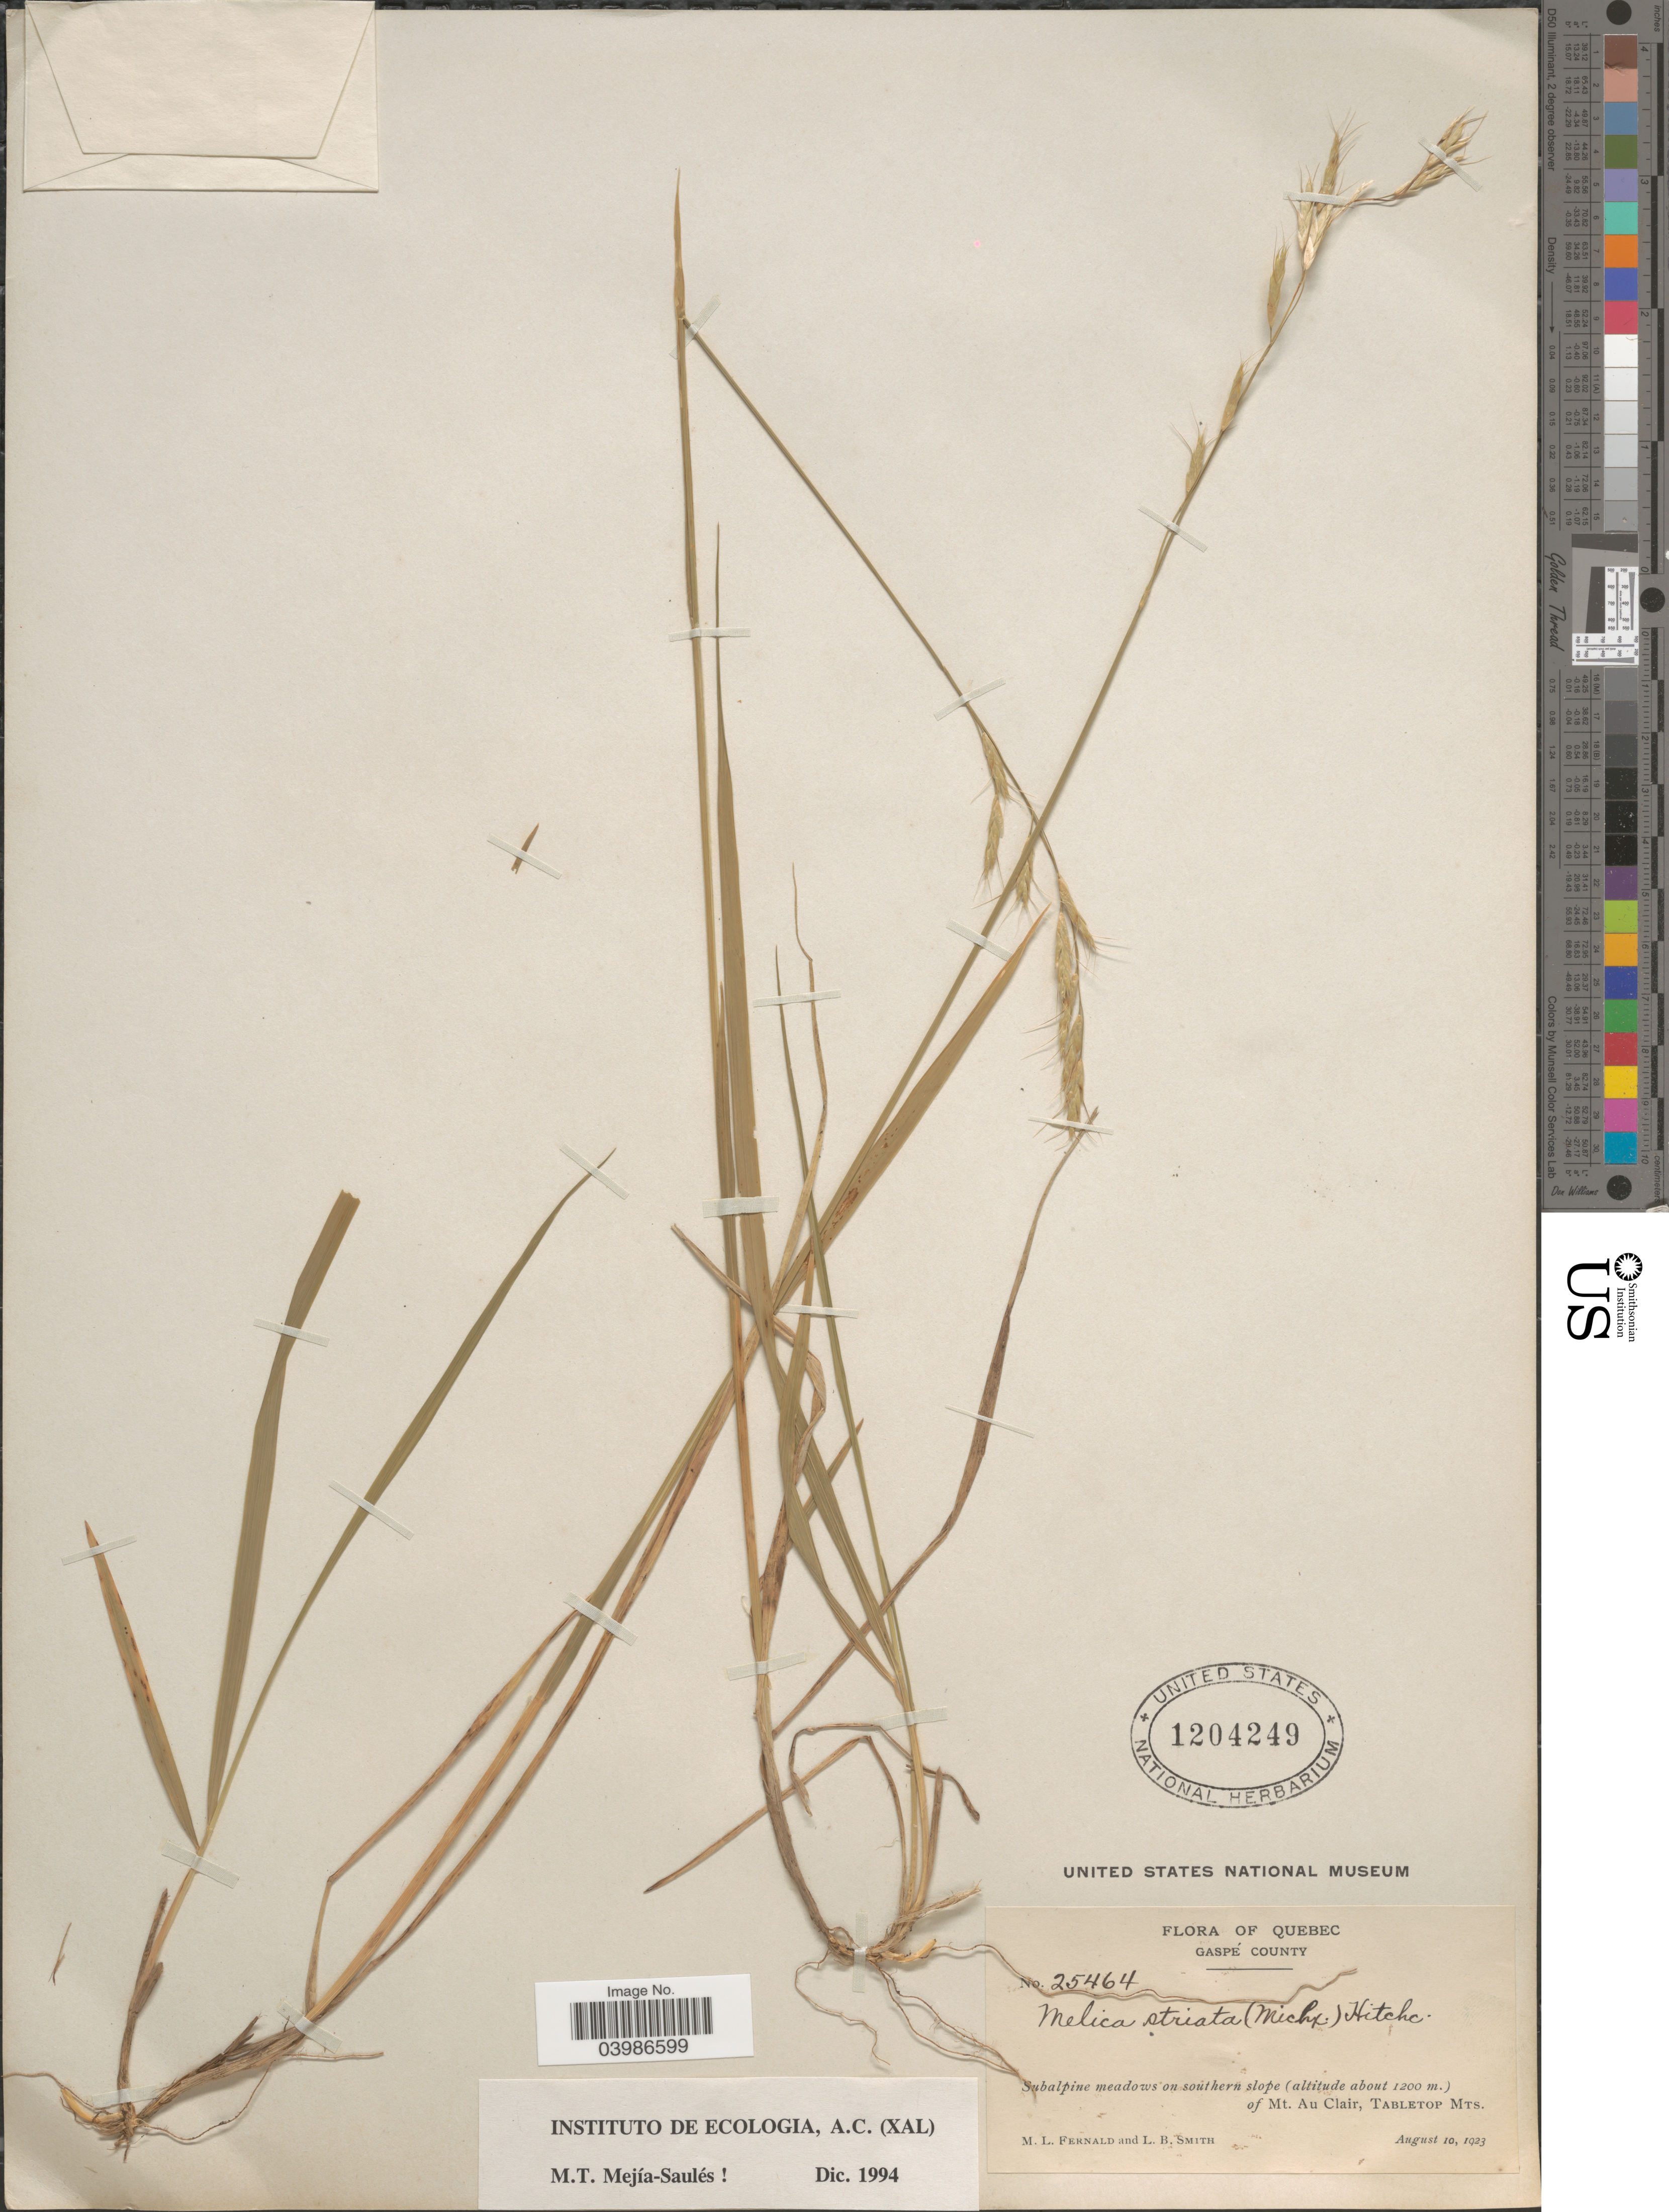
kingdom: Plantae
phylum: Tracheophyta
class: Liliopsida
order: Poales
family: Poaceae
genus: Melica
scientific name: Melica striata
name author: Hitchc.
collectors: M. L. Fernald & L. Smith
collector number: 25464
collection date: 1923-08-10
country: Canada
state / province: Quebec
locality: Gaspé County. Subalpine meadows on southern slope of Mt. Au Clair, Tabletop Mts.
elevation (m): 1200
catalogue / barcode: US 1204249